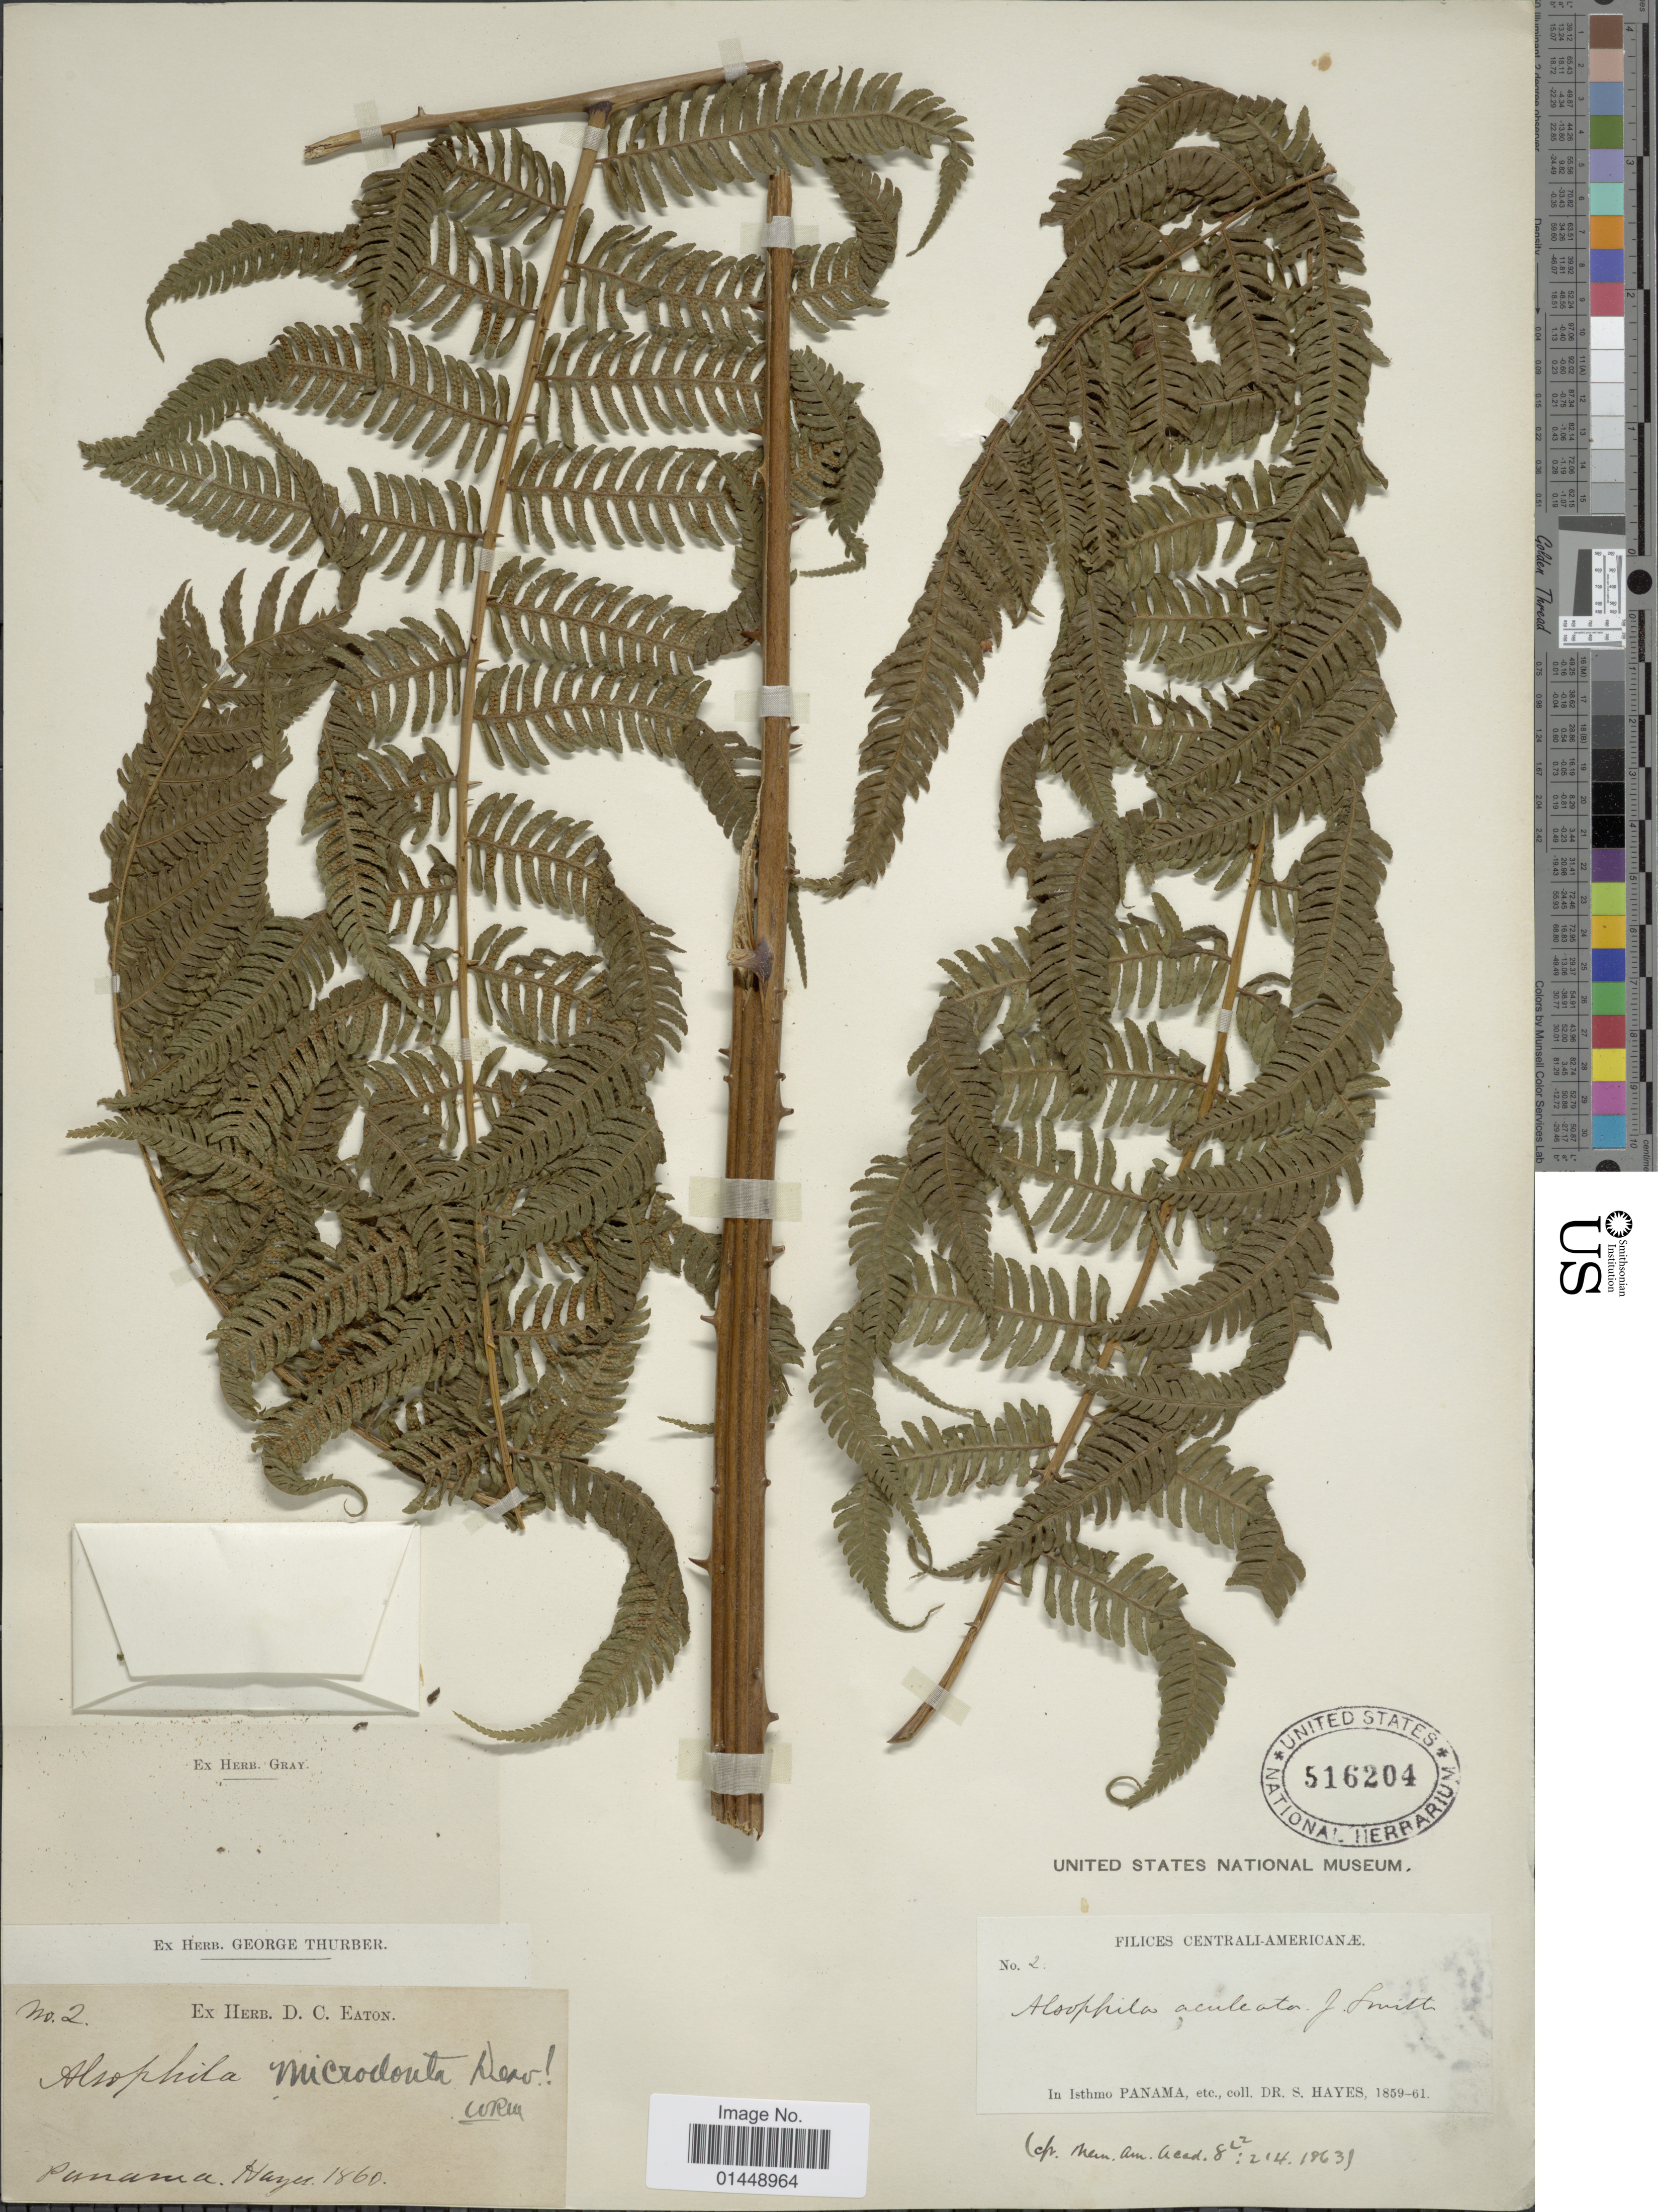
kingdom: Plantae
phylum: Tracheophyta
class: Polypodiopsida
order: Cyatheales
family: Cyatheaceae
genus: Cyathea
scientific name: Cyathea microdonta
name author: (Desv.) Domin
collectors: S. Hayes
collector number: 2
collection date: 1860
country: Panama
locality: In Isthmo Panama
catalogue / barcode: US 516204